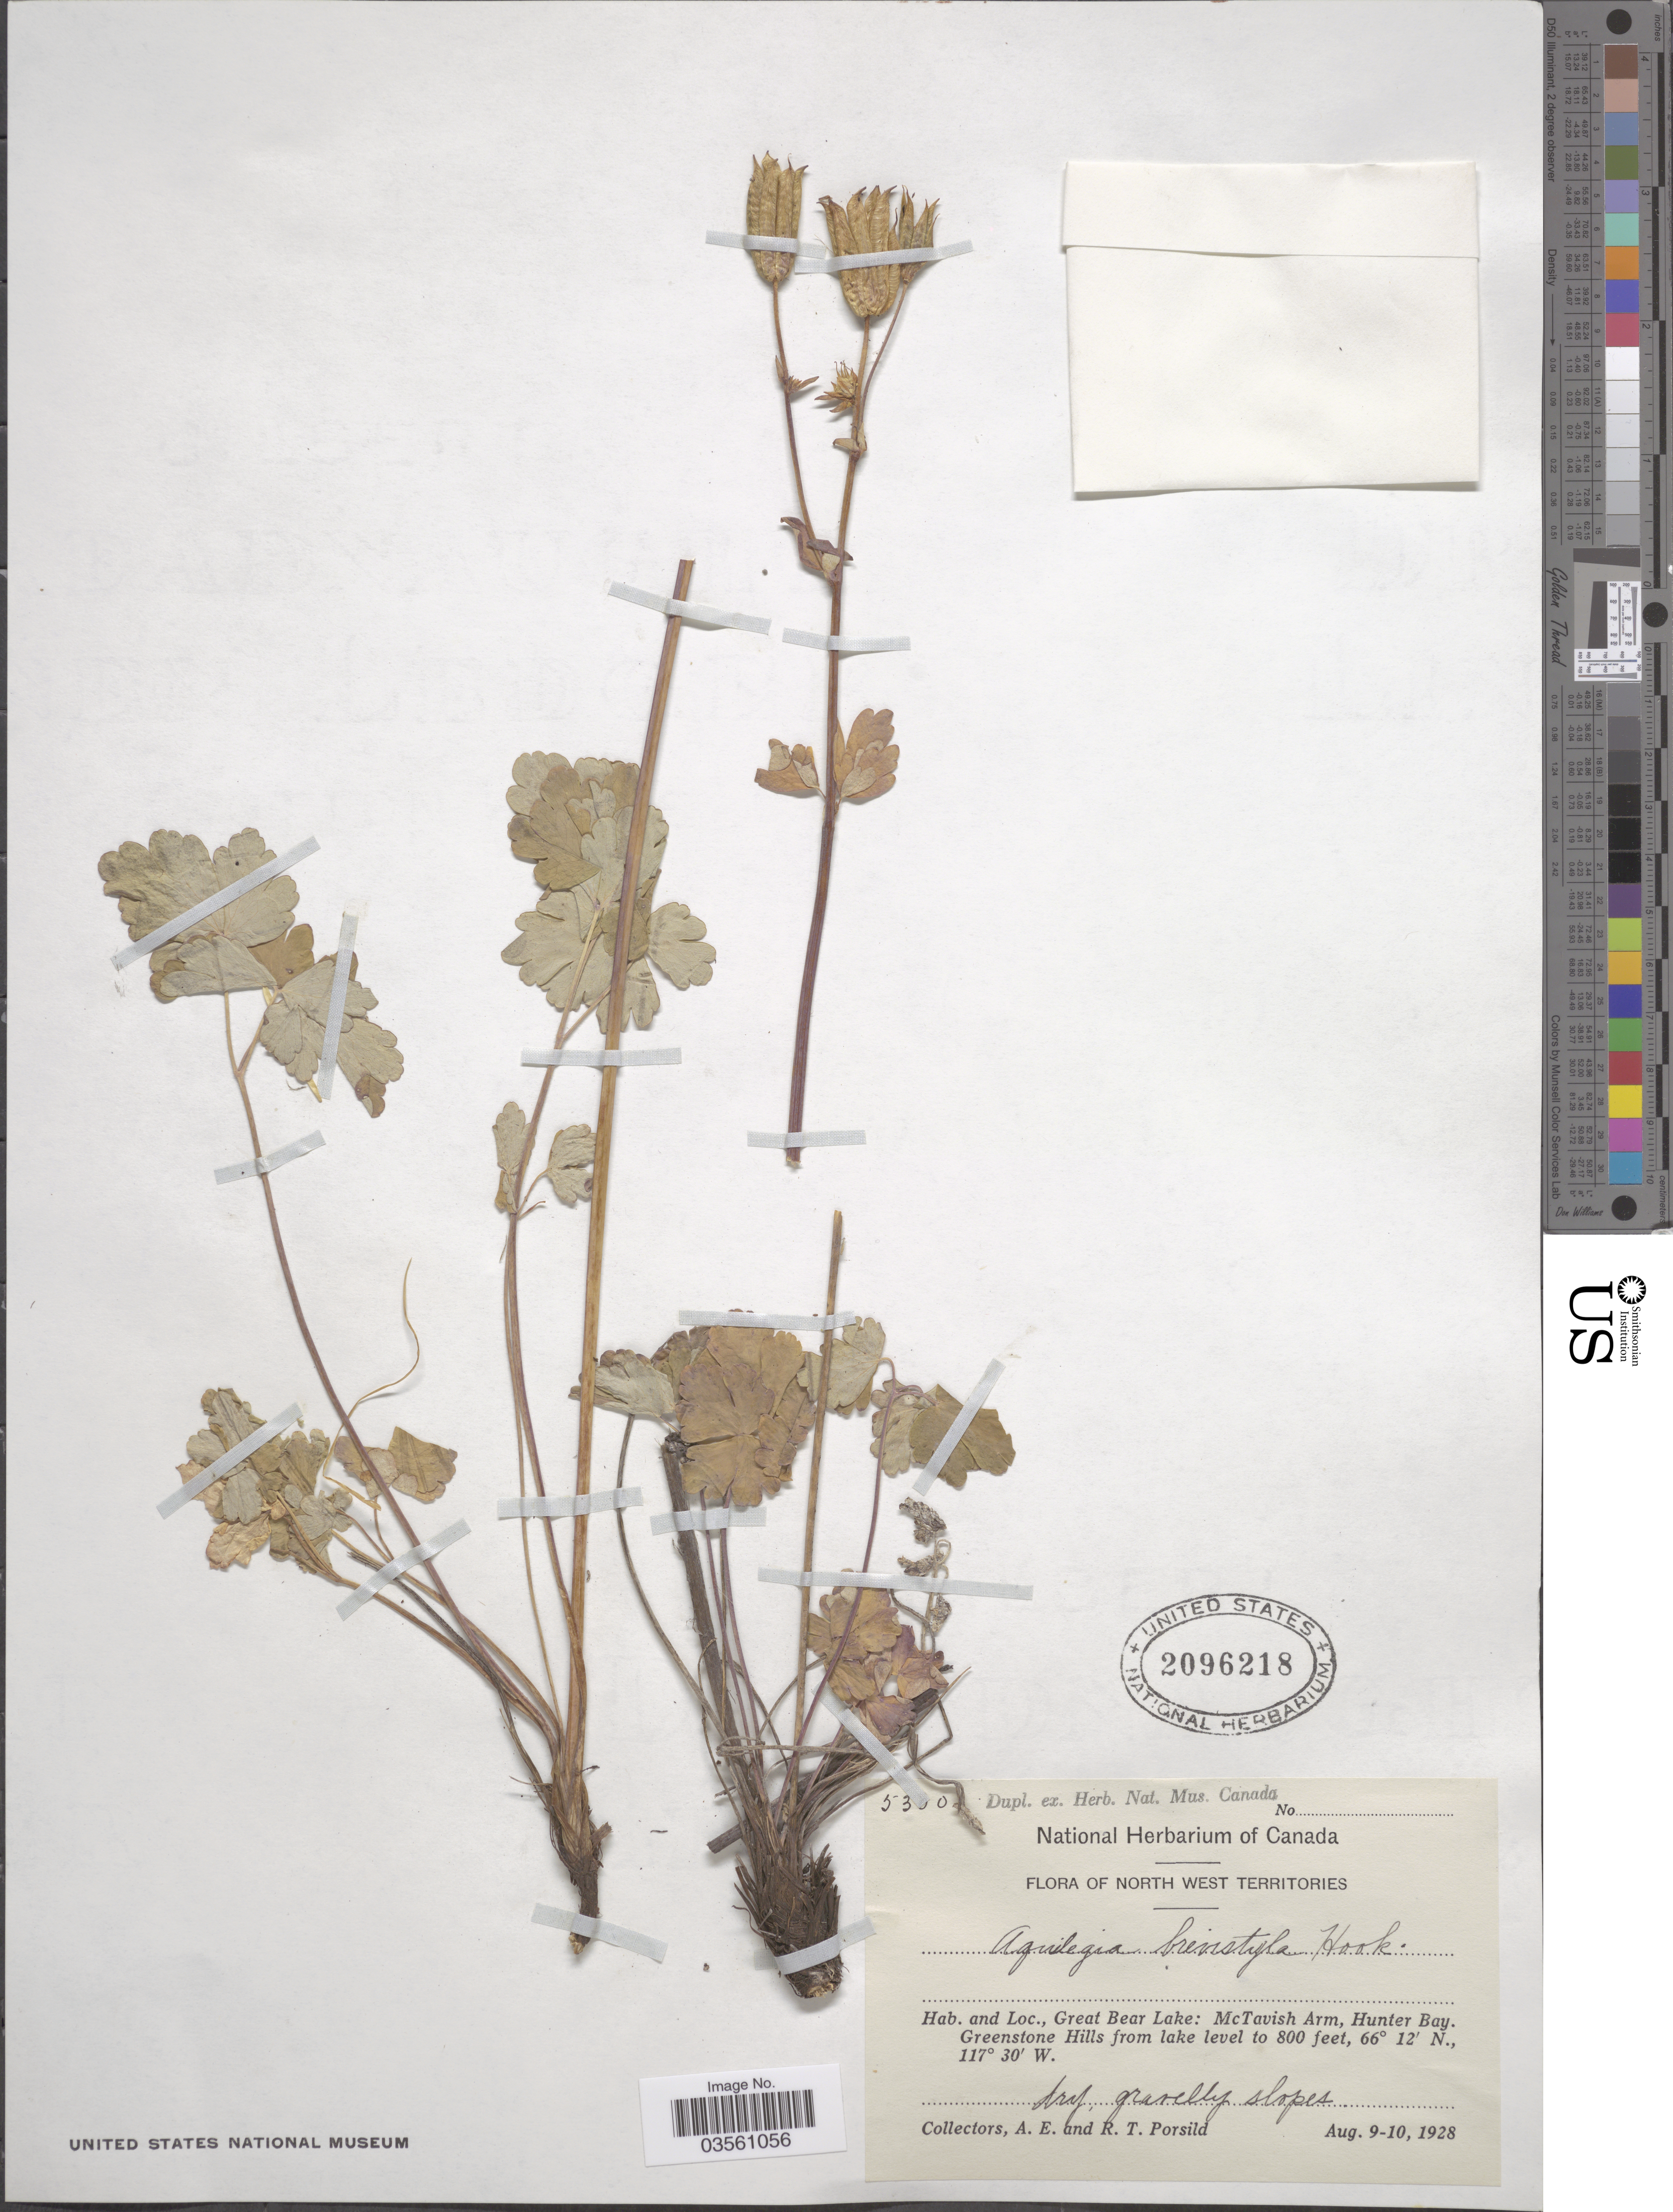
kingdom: Plantae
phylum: Tracheophyta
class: Magnoliopsida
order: Ranunculales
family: Ranunculaceae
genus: Aquilegia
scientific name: Aquilegia brevistyla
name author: Hook.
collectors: A. E. Porsild & R. T. Porsild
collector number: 53!0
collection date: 1928-08-09/1928-08-10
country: Canada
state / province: Northwest Territories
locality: Great Bear Lake: McTavish Arm, Hunter Bay. Greenstone Hills.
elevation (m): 244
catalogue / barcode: US 2096218